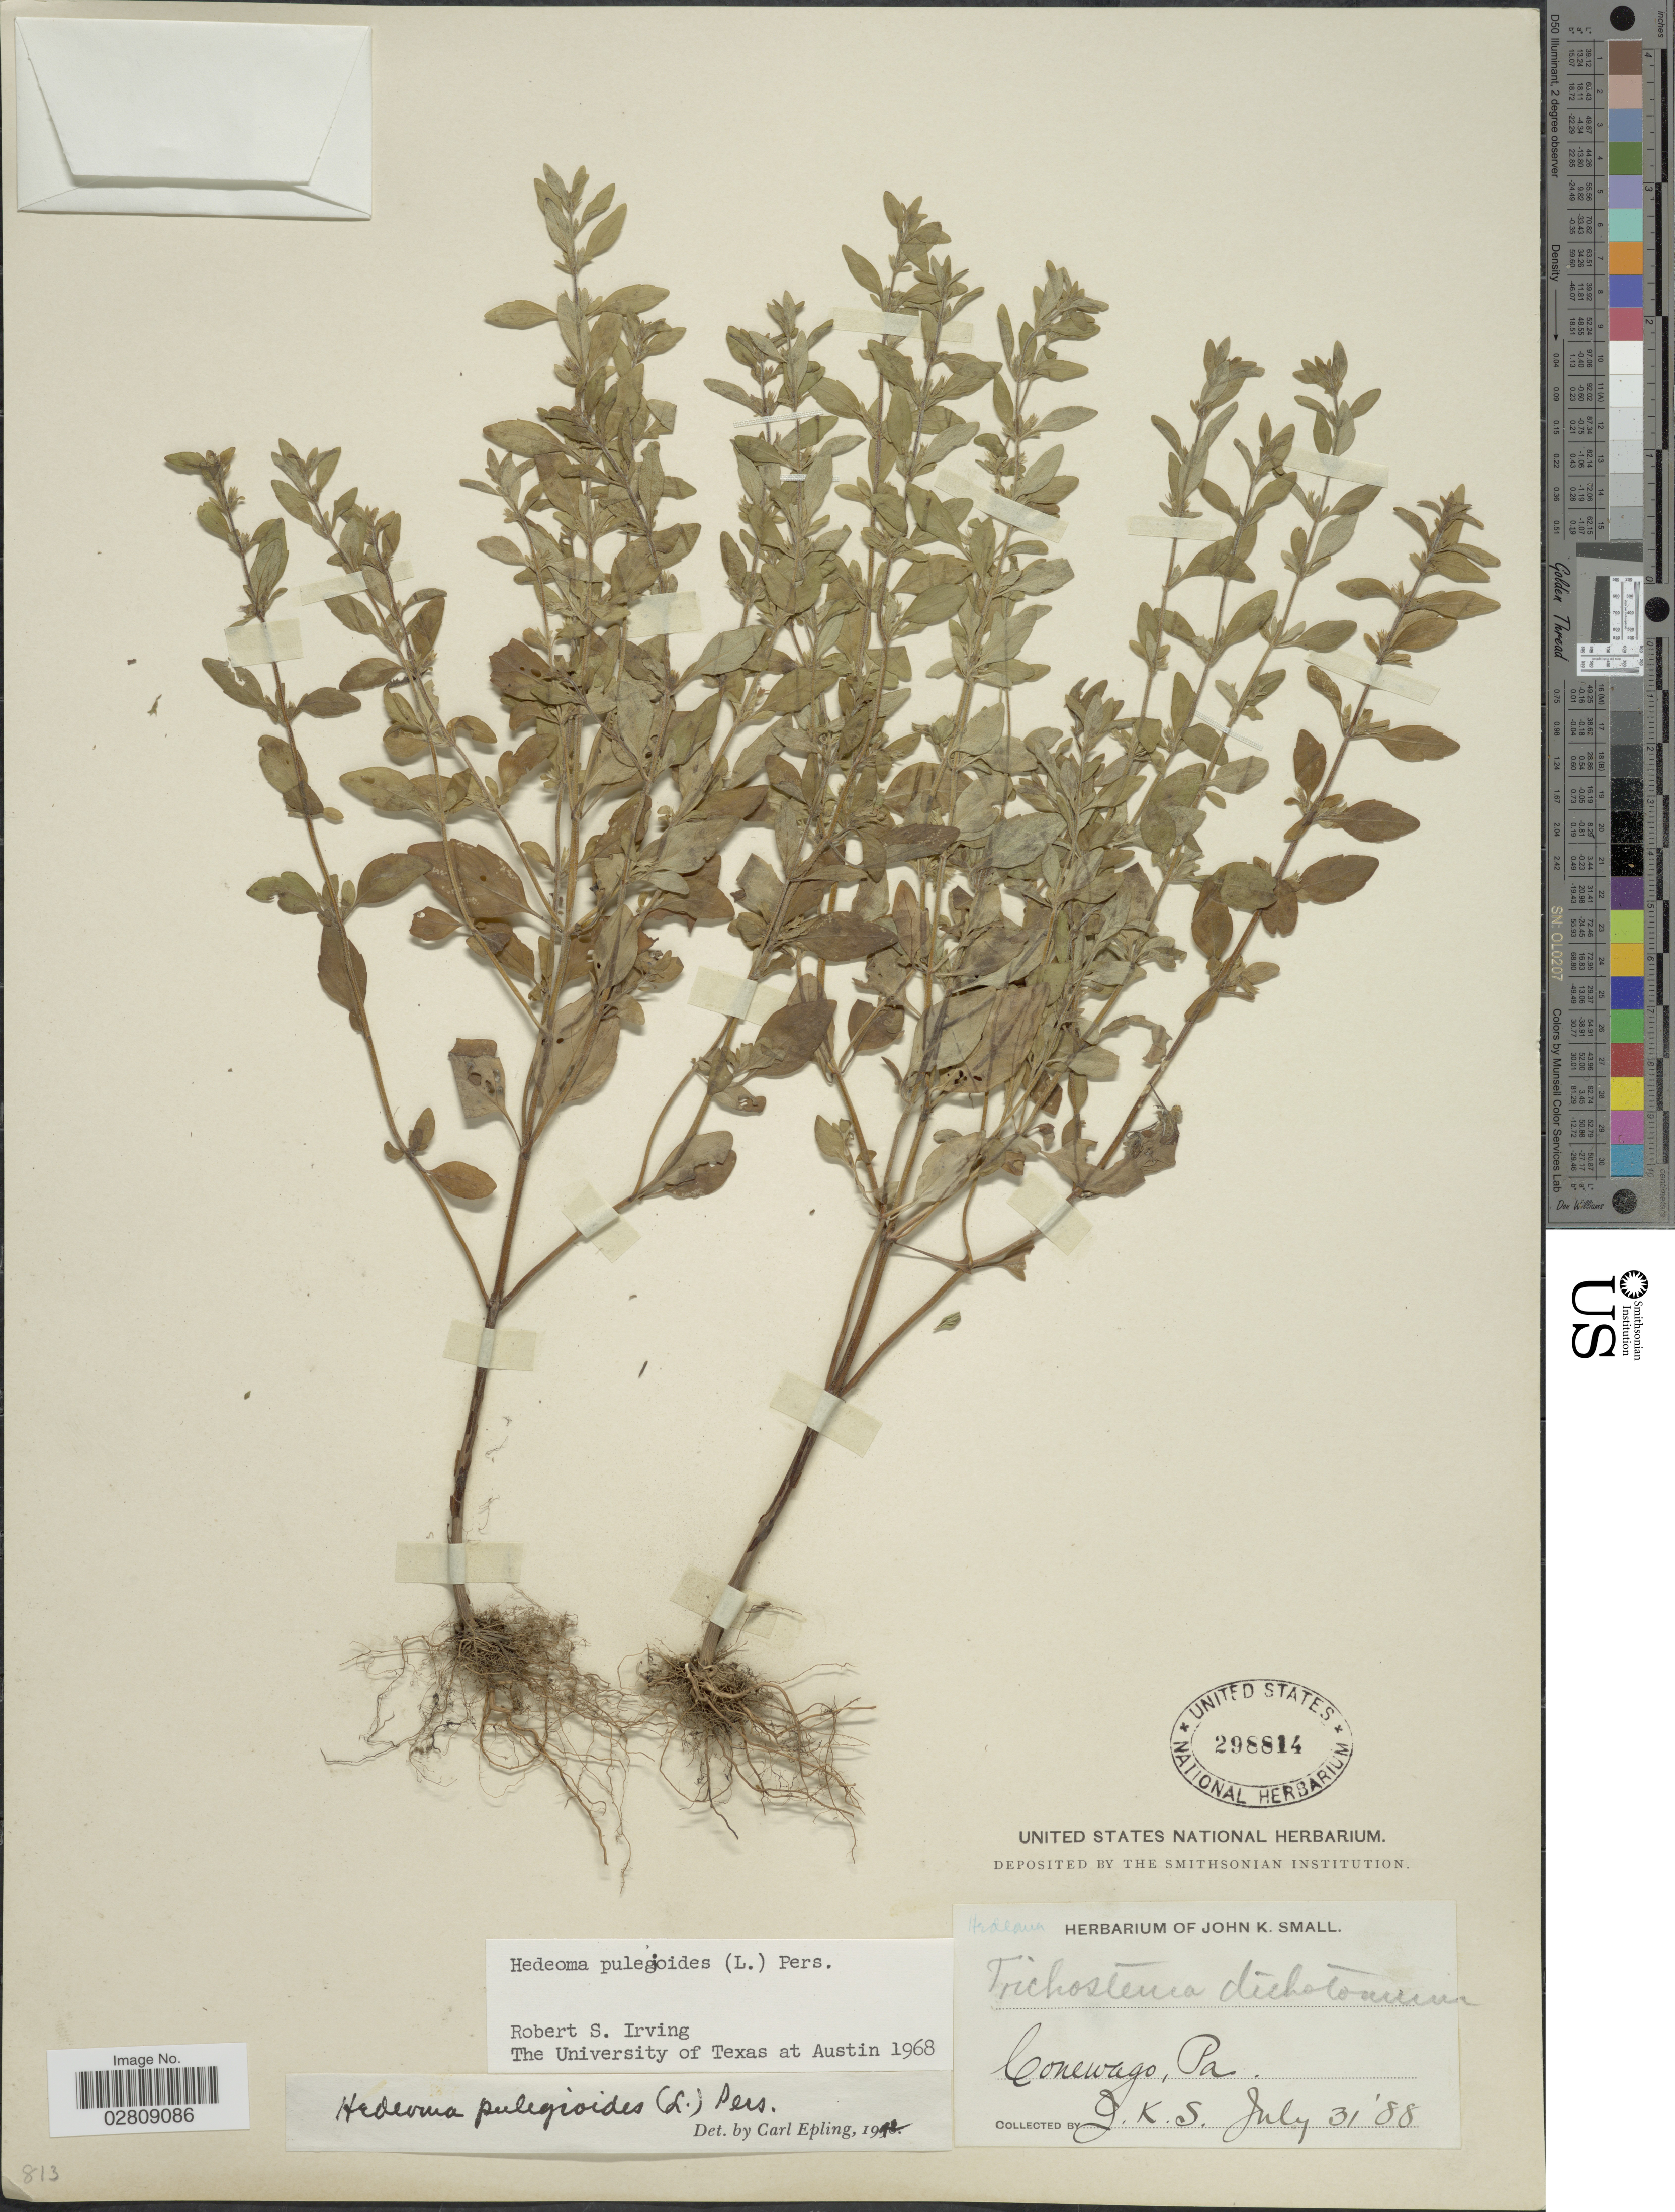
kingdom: Plantae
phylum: Tracheophyta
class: Magnoliopsida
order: Lamiales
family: Lamiaceae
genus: Hedeoma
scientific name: Hedeoma pulegioides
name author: (L.) Pers.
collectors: J. K. Small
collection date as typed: Transcribed d/m/y: 31/7/88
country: United States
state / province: Pennsylvania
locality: Conewago.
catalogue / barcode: US 298814